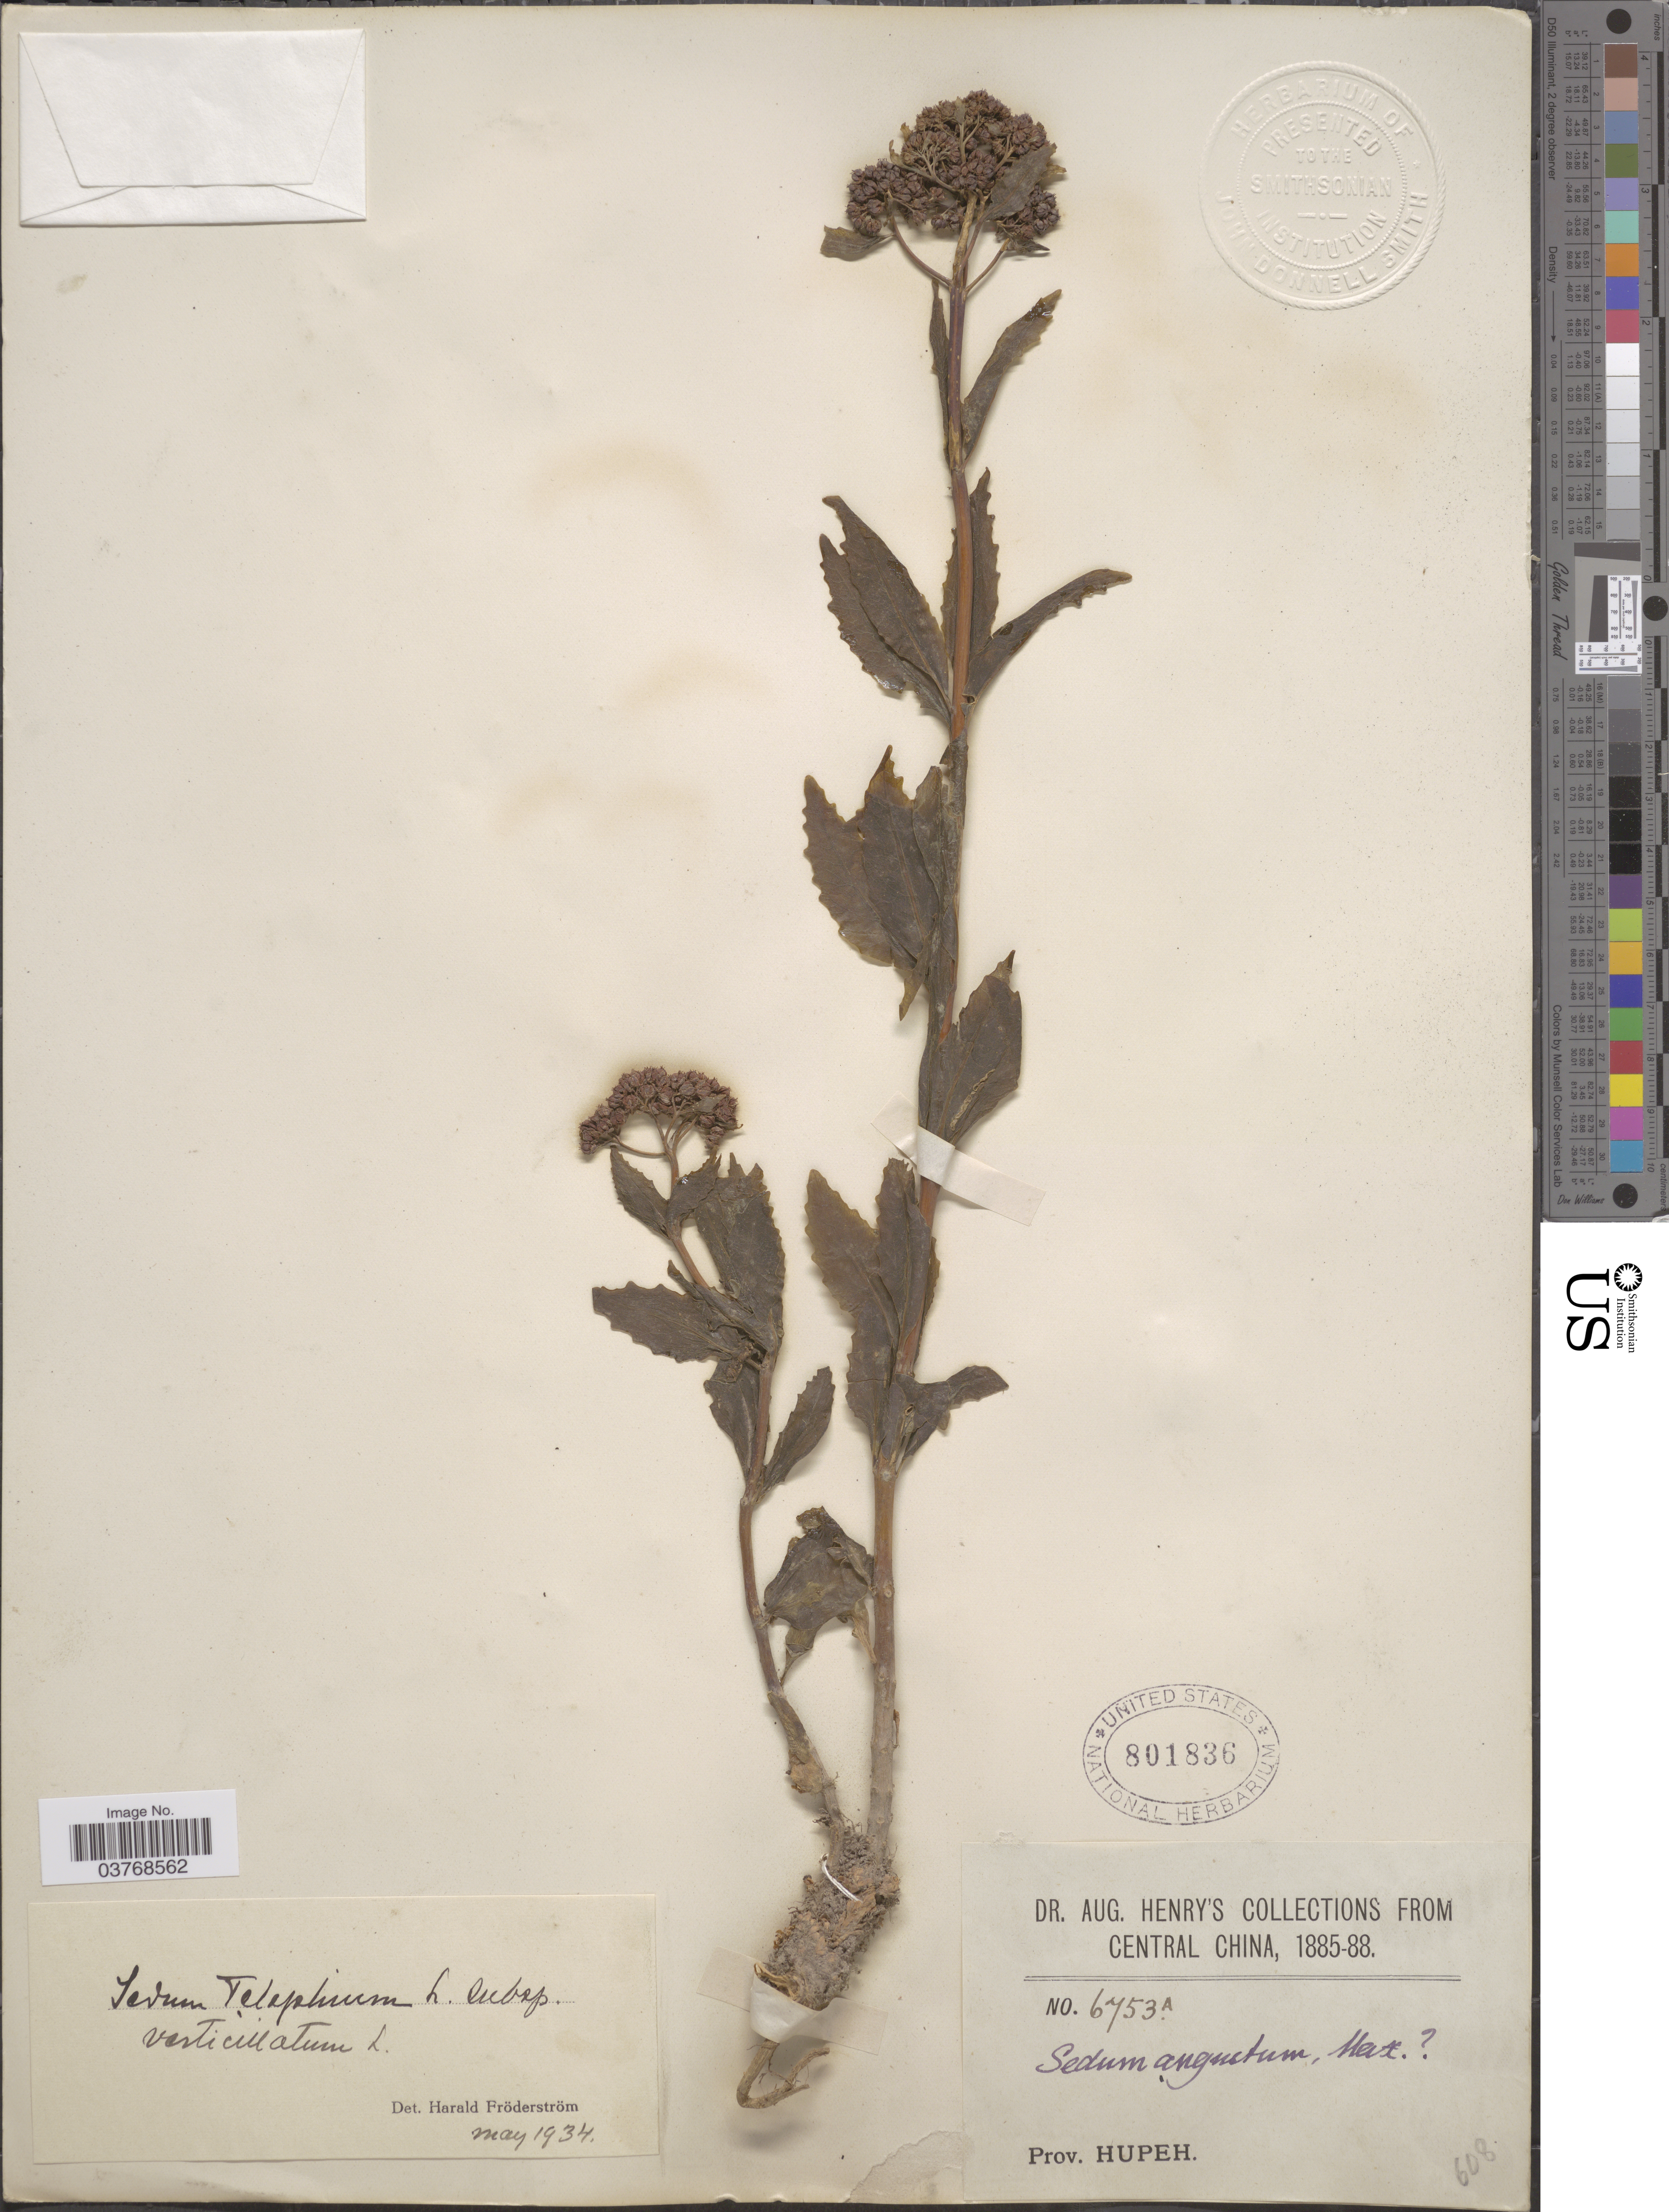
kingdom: Plantae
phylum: Tracheophyta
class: Magnoliopsida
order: Saxifragales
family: Crassulaceae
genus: Hylotelephium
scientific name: Hylotelephium verticillatum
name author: (L.) H. Ohba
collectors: A. Henry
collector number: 6753 A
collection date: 1885/1888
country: China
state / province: Hubei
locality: Central China. Prov. Hupeh.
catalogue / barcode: US 801836